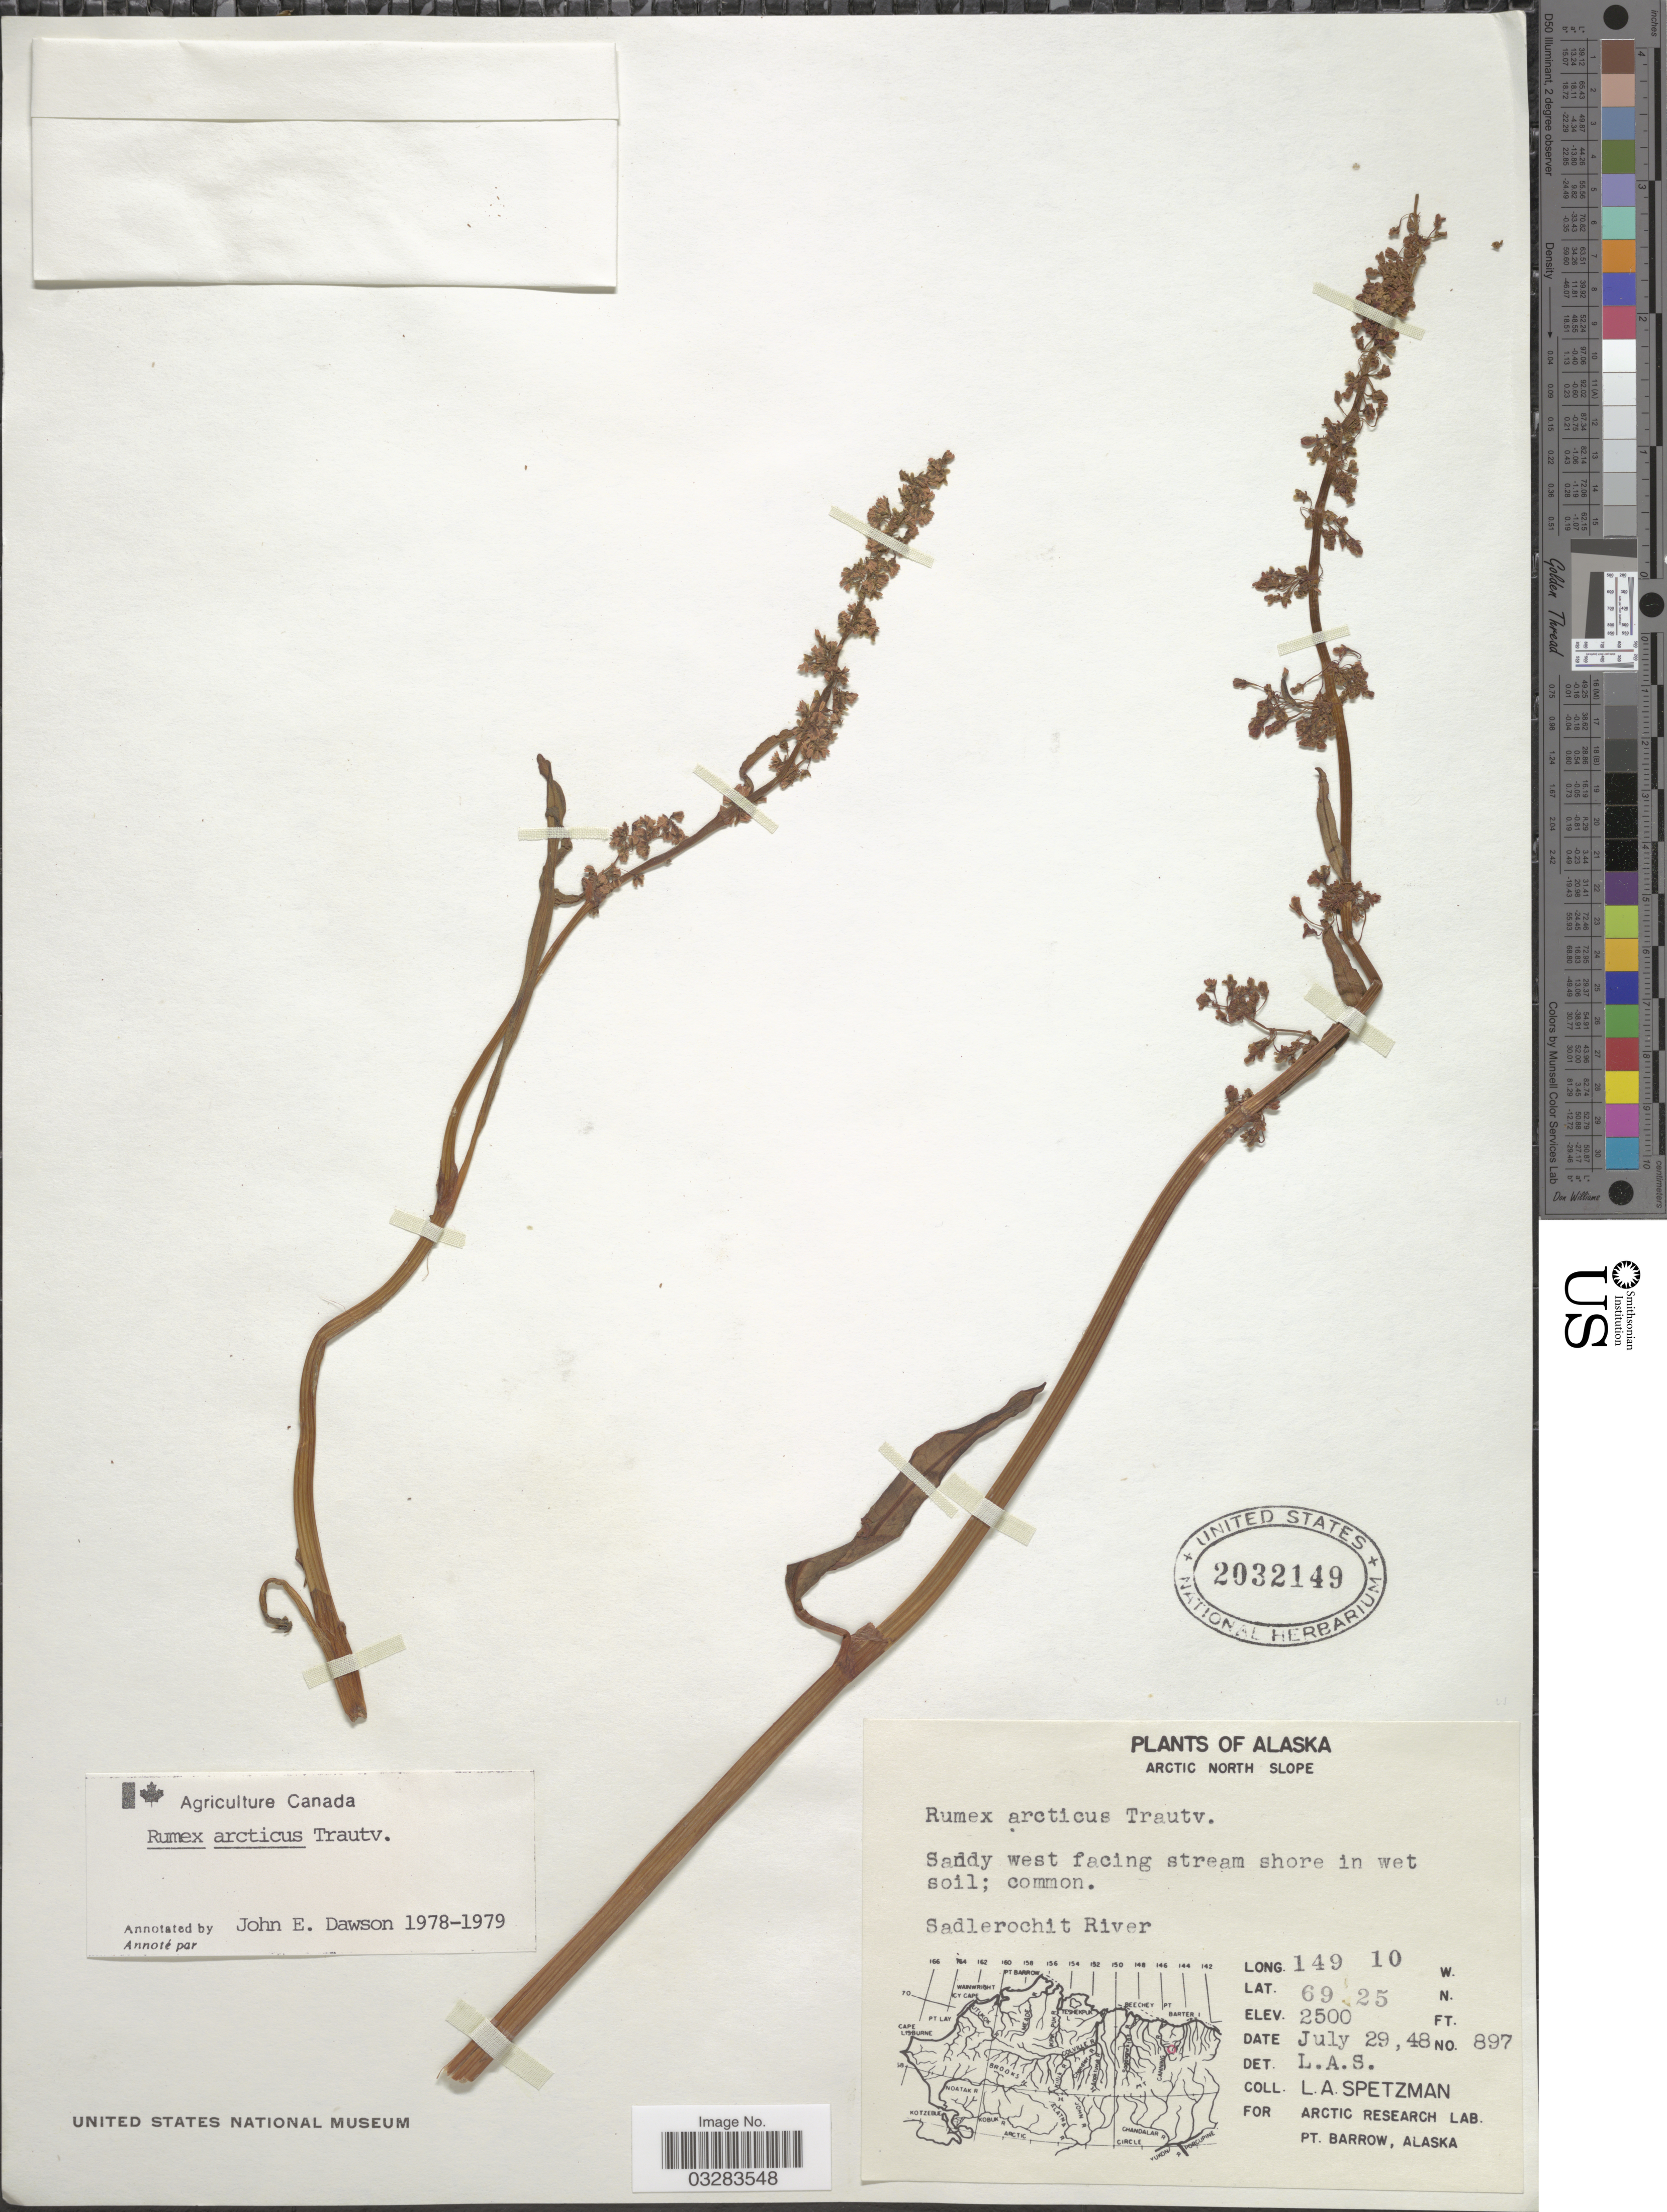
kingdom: Plantae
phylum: Tracheophyta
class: Magnoliopsida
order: Caryophyllales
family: Polygonaceae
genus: Rumex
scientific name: Rumex arcticus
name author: Trautv.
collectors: L. Spetzman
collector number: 897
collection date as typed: Transcribed d/m/y: 29/7/48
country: United States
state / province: Alaska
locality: Arctic North Slope. Sadlerochit River.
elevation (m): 762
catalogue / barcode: US 2032149